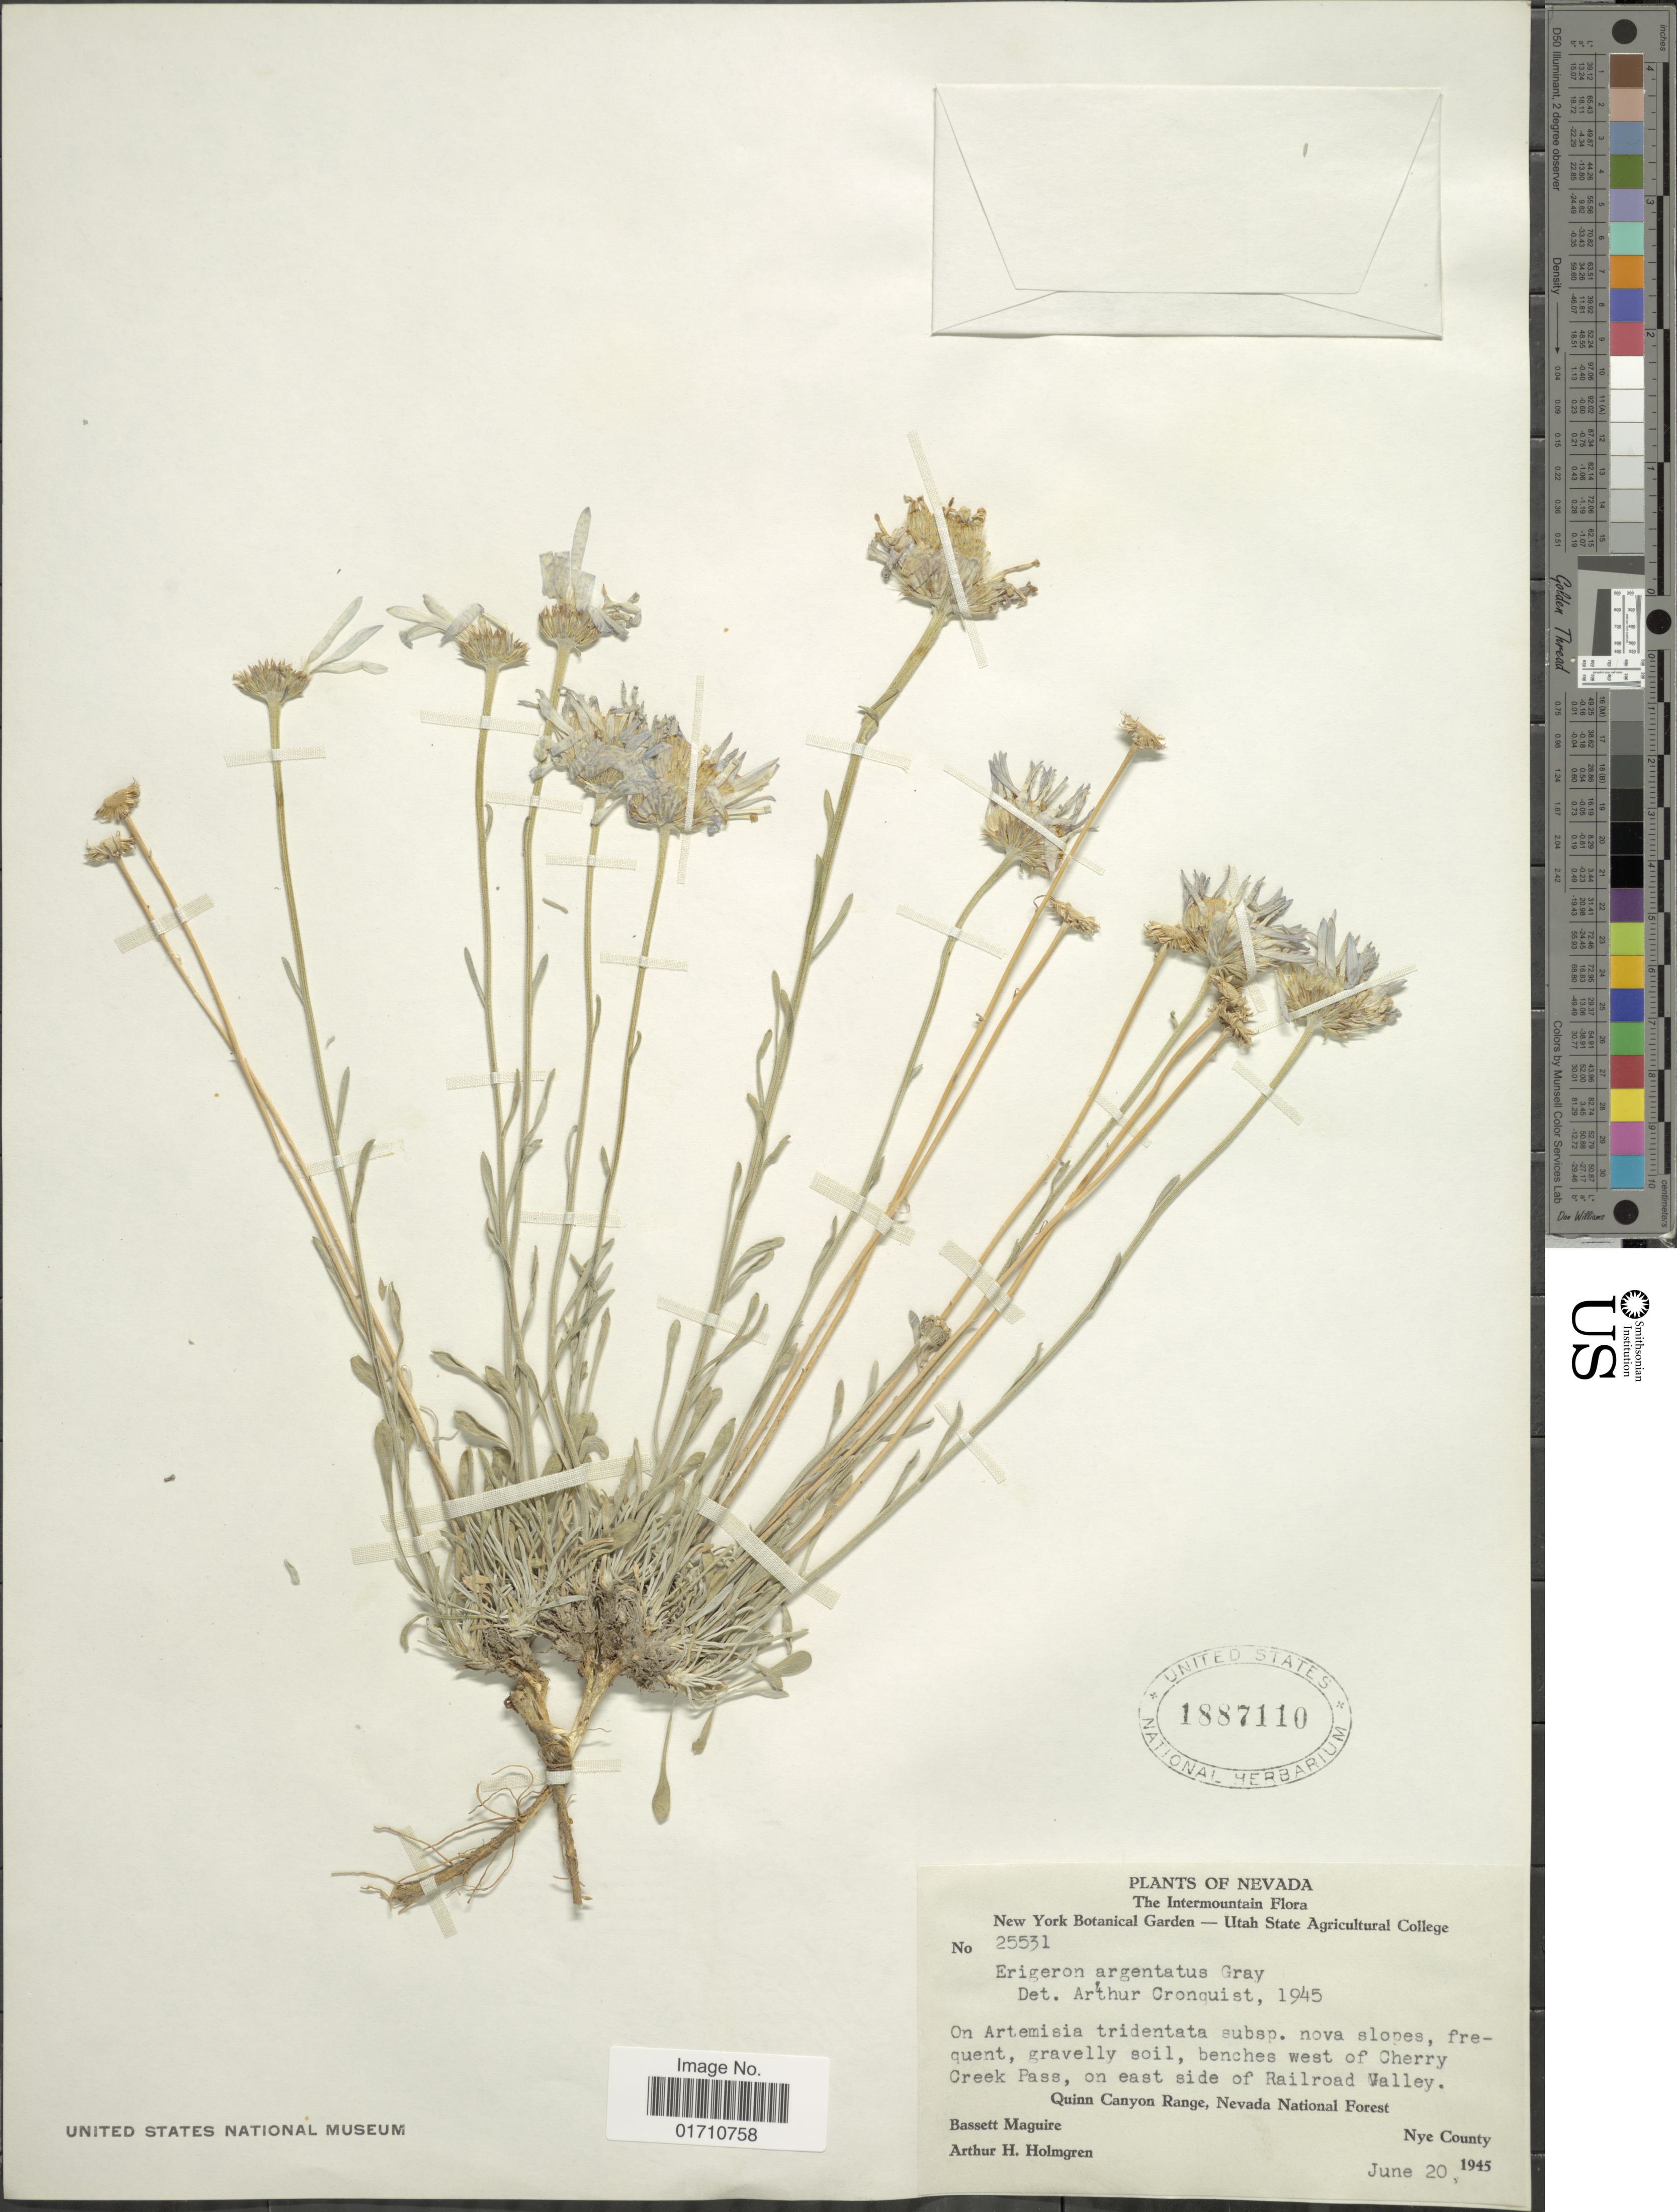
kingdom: Plantae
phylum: Tracheophyta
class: Magnoliopsida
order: Asterales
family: Asteraceae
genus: Erigeron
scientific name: Erigeron argentatus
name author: A. Gray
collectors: B. Maguire & A. H. Holmgren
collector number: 25531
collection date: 1945-06-20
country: United States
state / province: Nevada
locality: The Inermountain Flora, On Artemisia tridentata subsp. nova slopes, frequent, gravelly soil, benches west of Cherry Creek Pass, on east side of Railroad Valley, Quin Canyon Range, Nevada National Forest, Nye County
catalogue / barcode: US 1887110